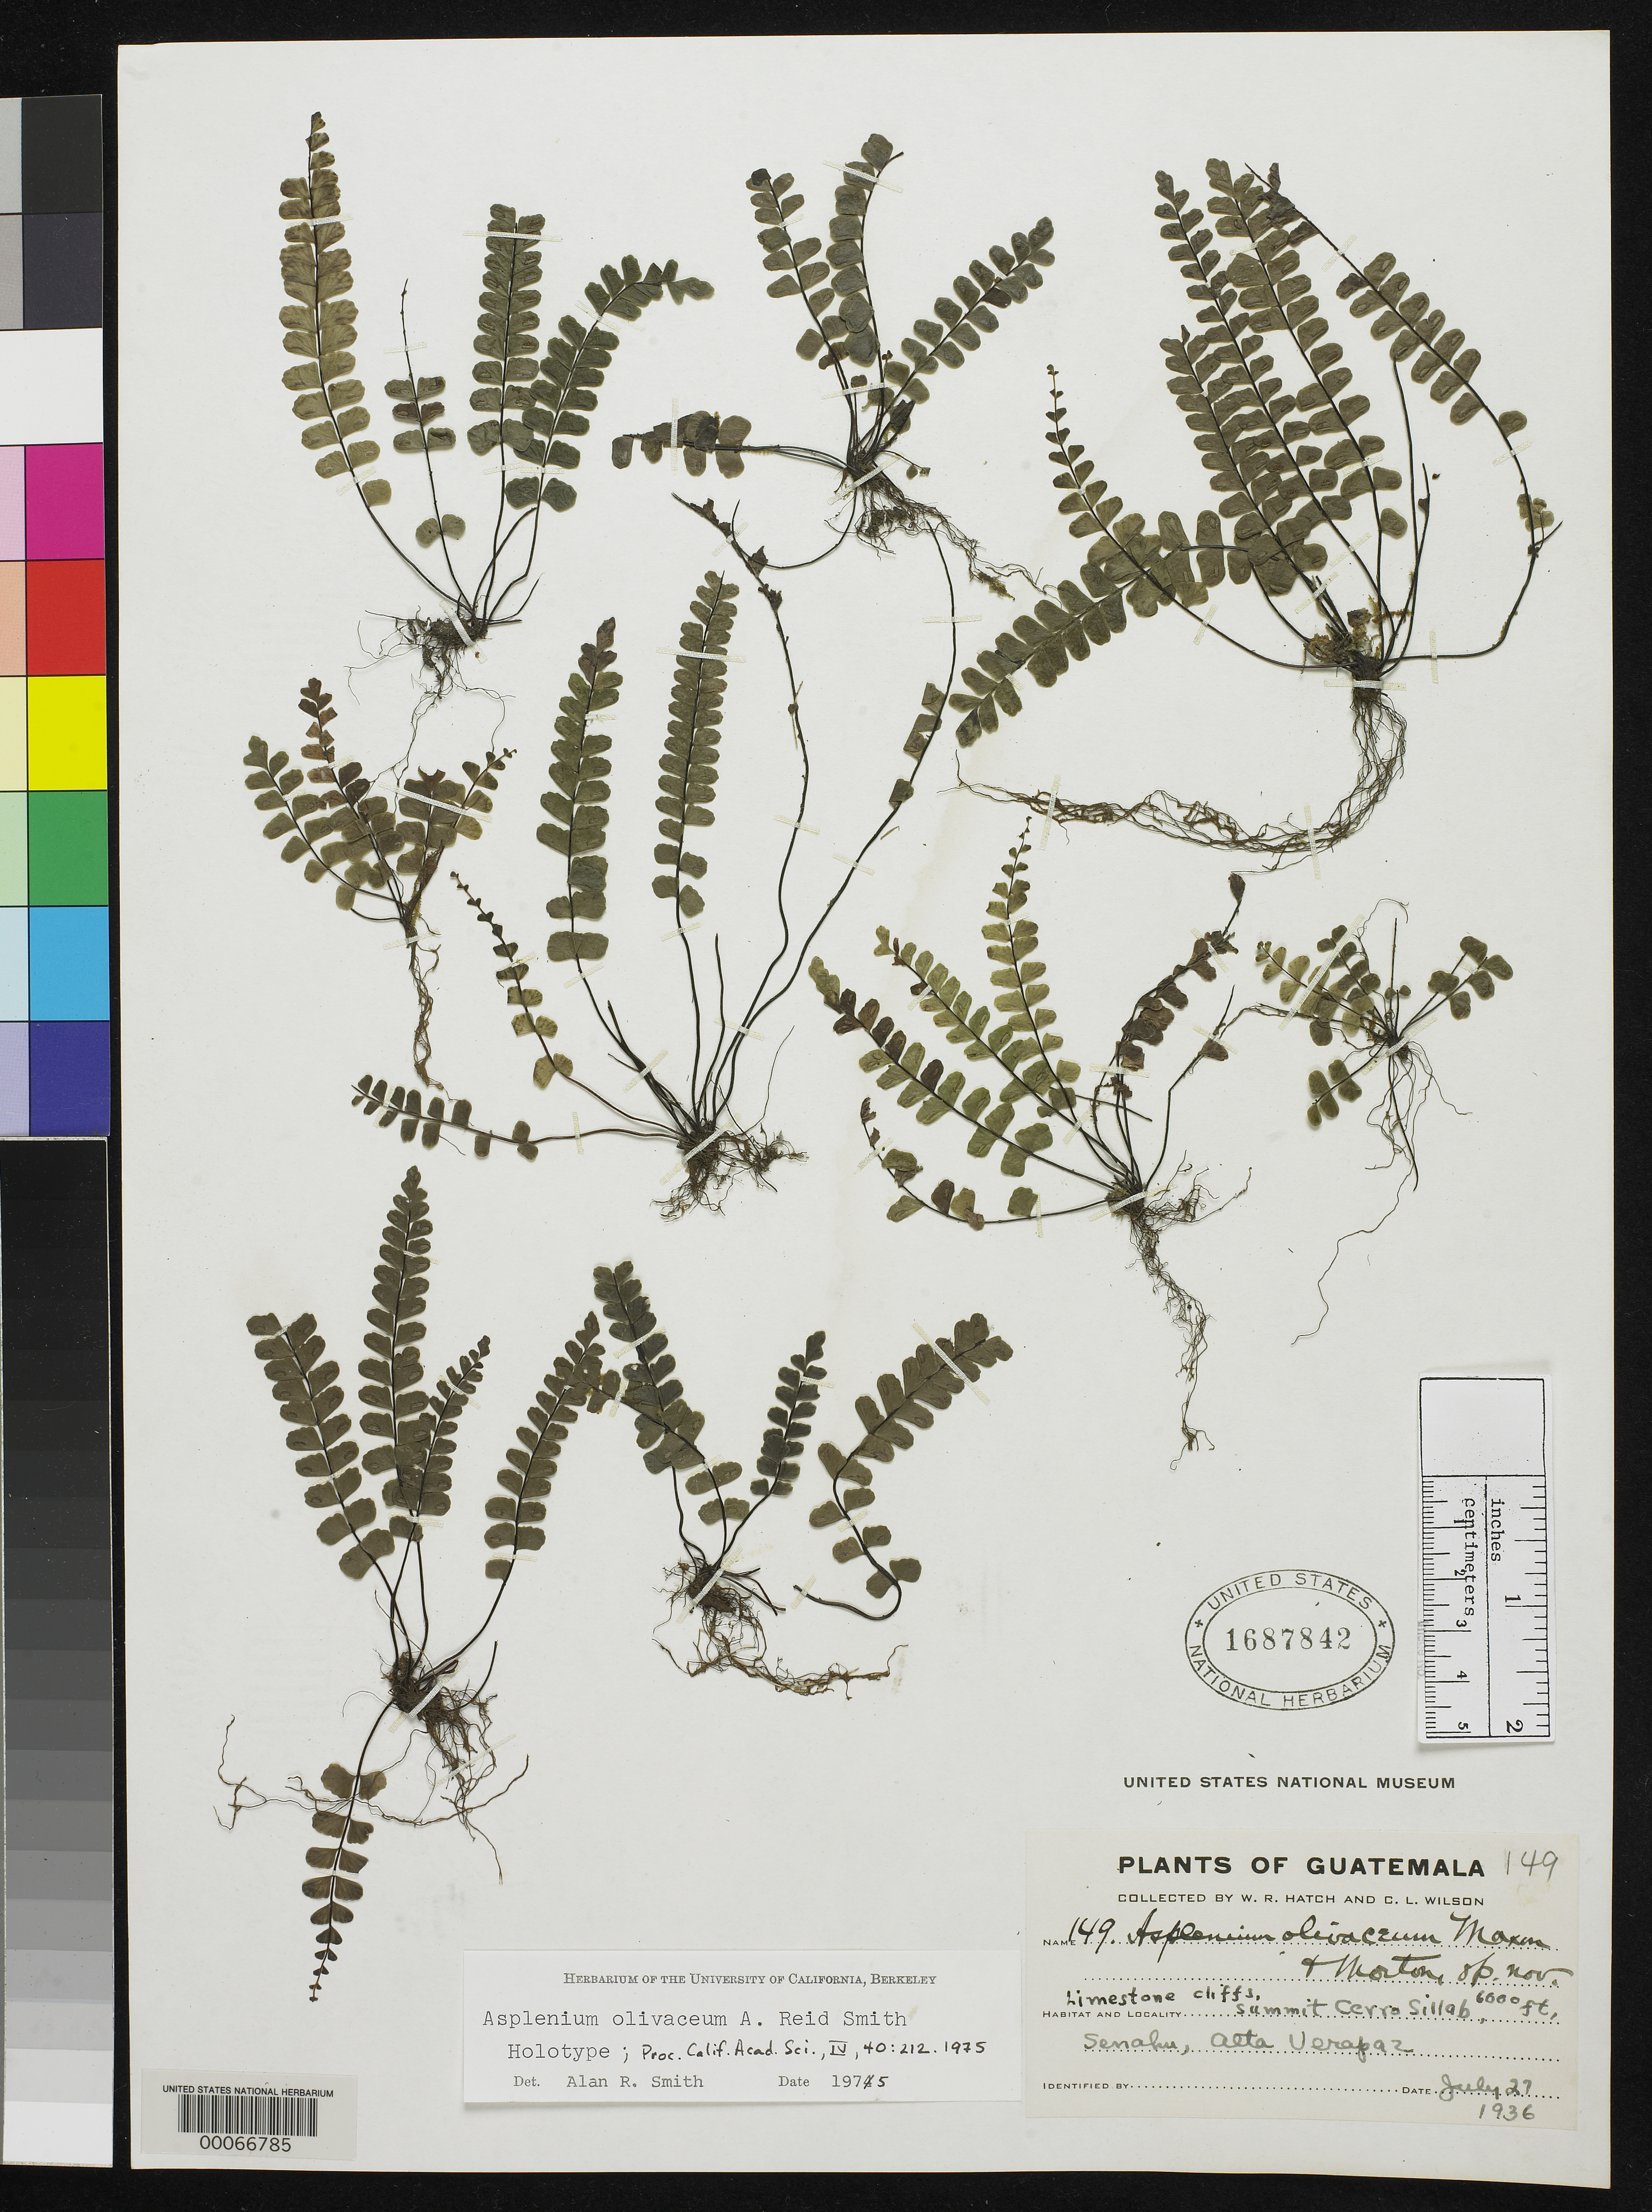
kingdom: Plantae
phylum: Tracheophyta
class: Polypodiopsida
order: Polypodiales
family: Aspleniaceae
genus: Asplenium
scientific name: Asplenium olivaceum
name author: A.R. Sm.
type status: Holotype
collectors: W. Hatch & C. L. Wilson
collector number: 149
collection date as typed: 27 Jul 1936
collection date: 1936-07-27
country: Guatemala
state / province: Alta Verapaz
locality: Summit of Cerro Sillab; alt. 6000 ft.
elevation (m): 1829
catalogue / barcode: US 1687842